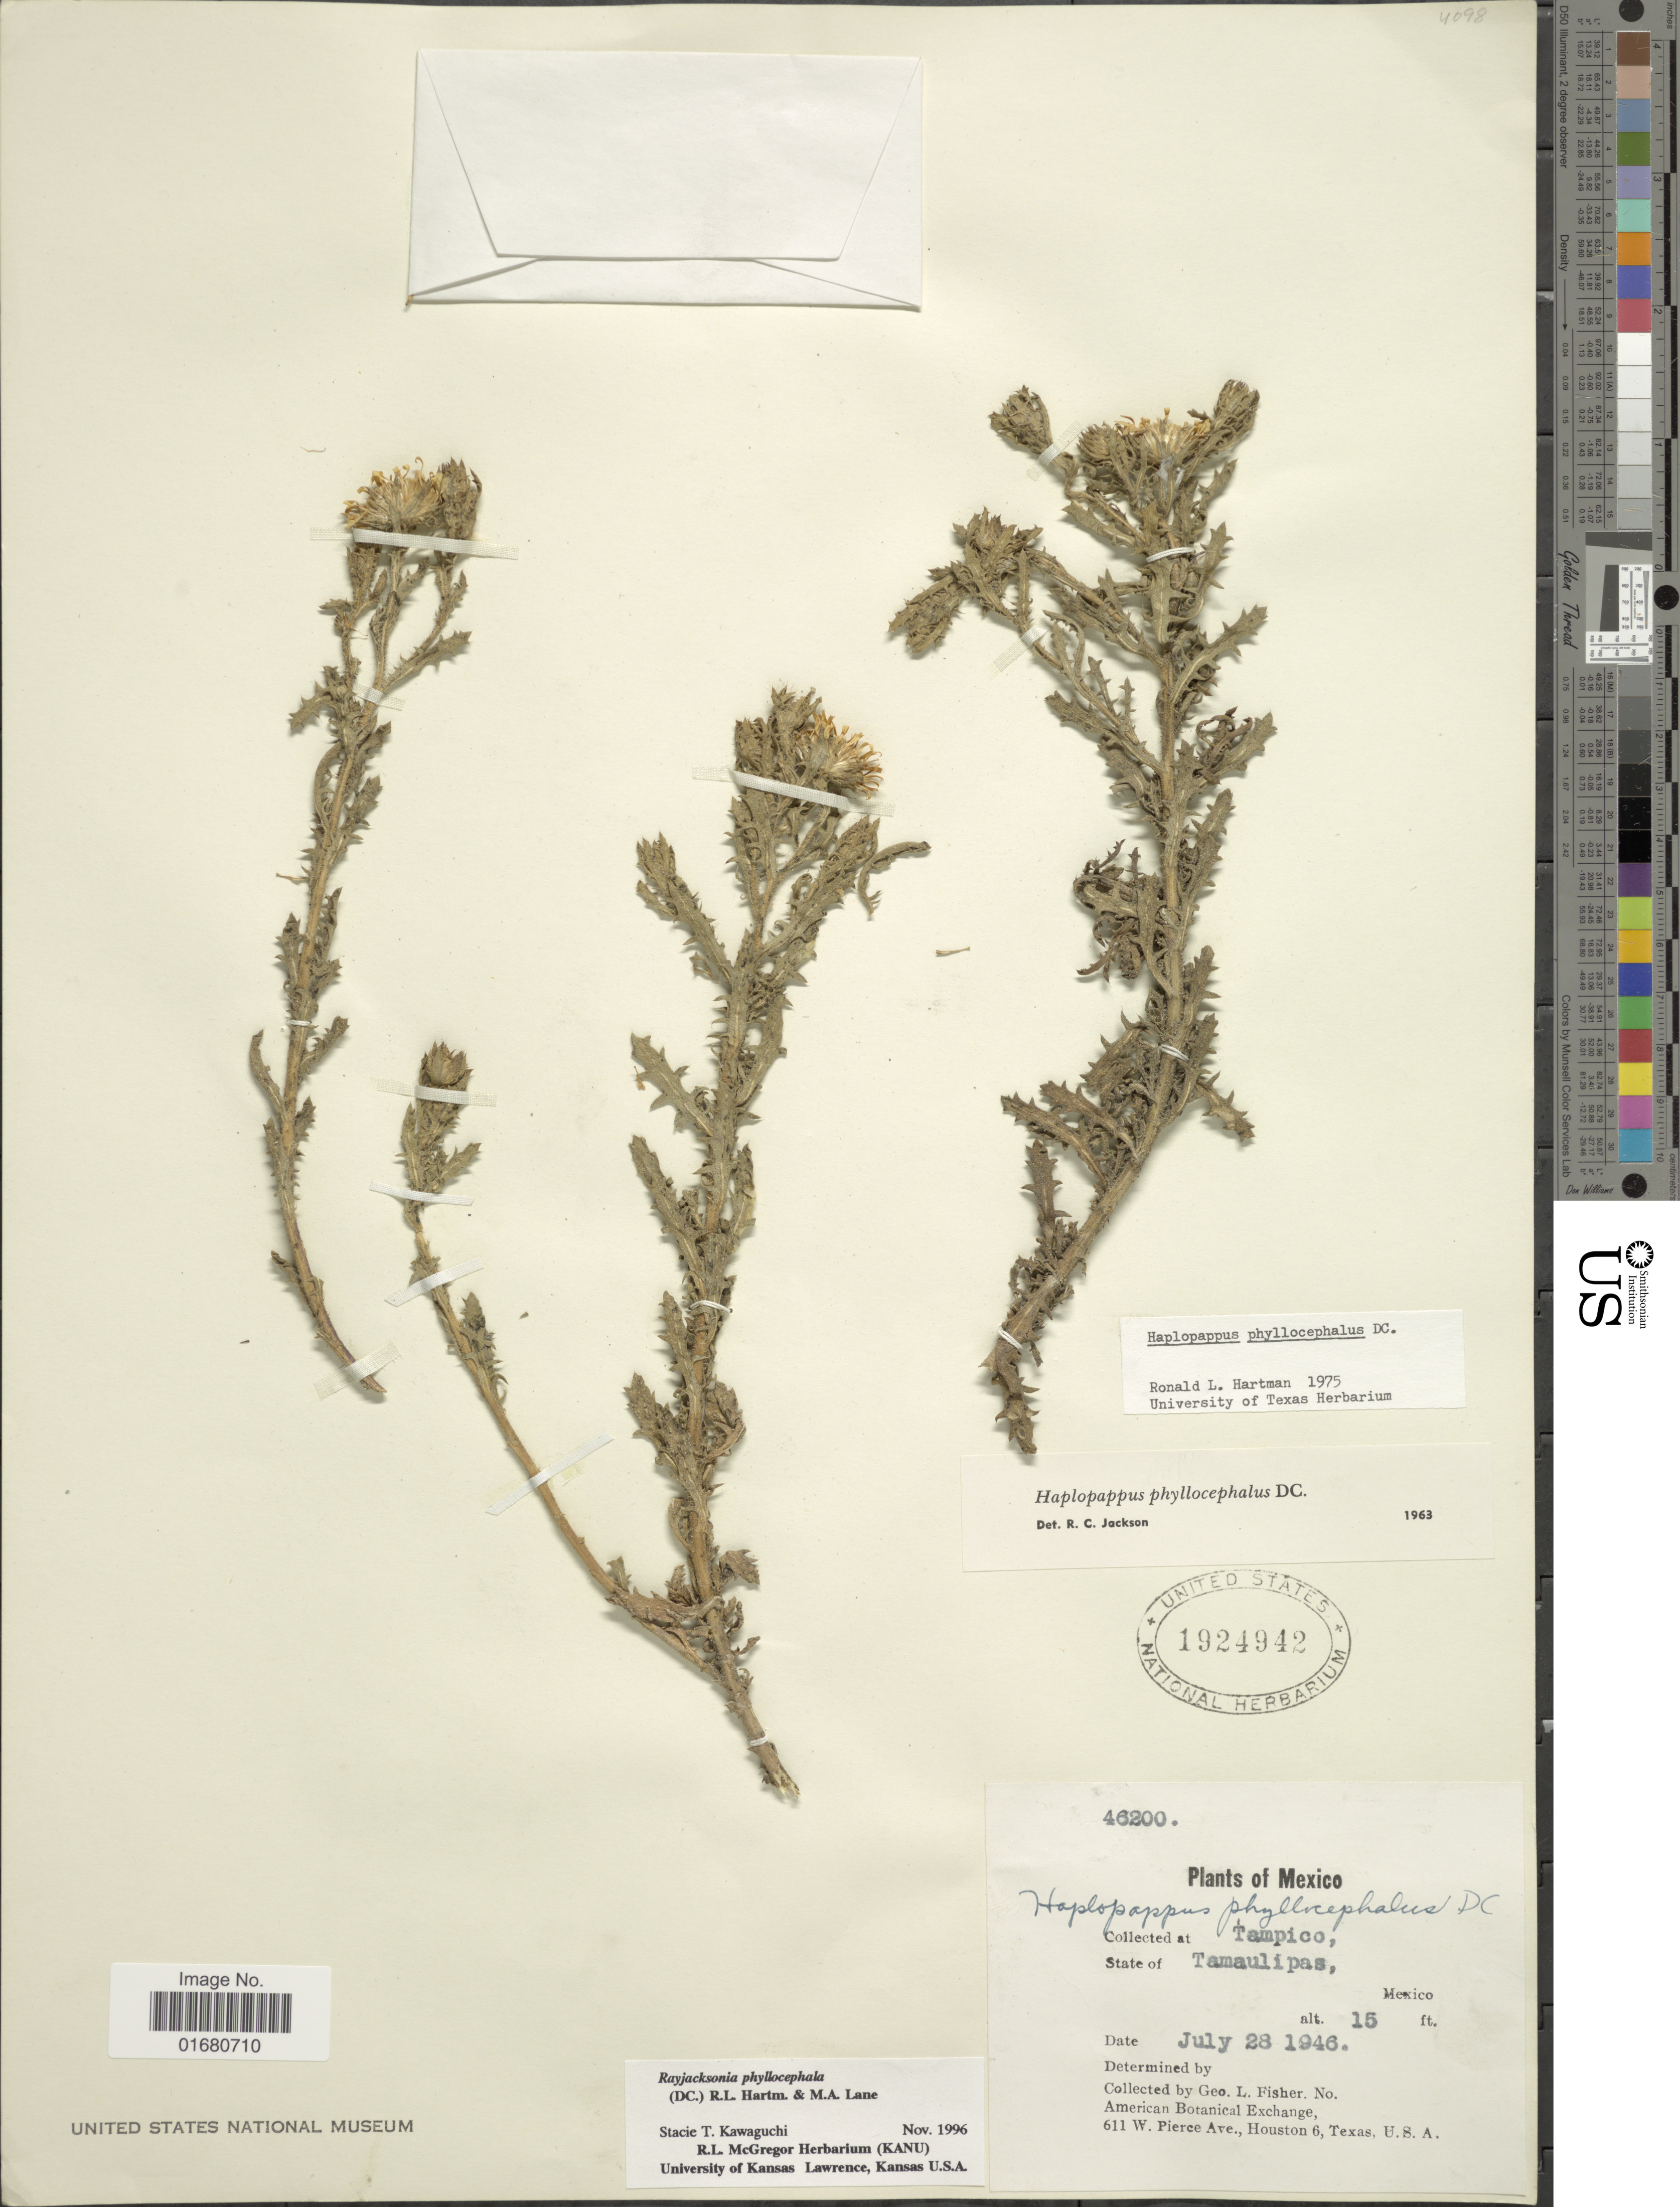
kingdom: Plantae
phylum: Tracheophyta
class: Magnoliopsida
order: Asterales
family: Asteraceae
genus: Rayjacksonia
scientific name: Rayjacksonia phyllocephala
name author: (DC.) R.L. Hartm. & M.A. Lane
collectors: G. L. Fisher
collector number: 46200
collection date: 1946-07-28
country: Mexico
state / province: Tamaulipas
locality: Tampico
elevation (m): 5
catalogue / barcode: US 1924942